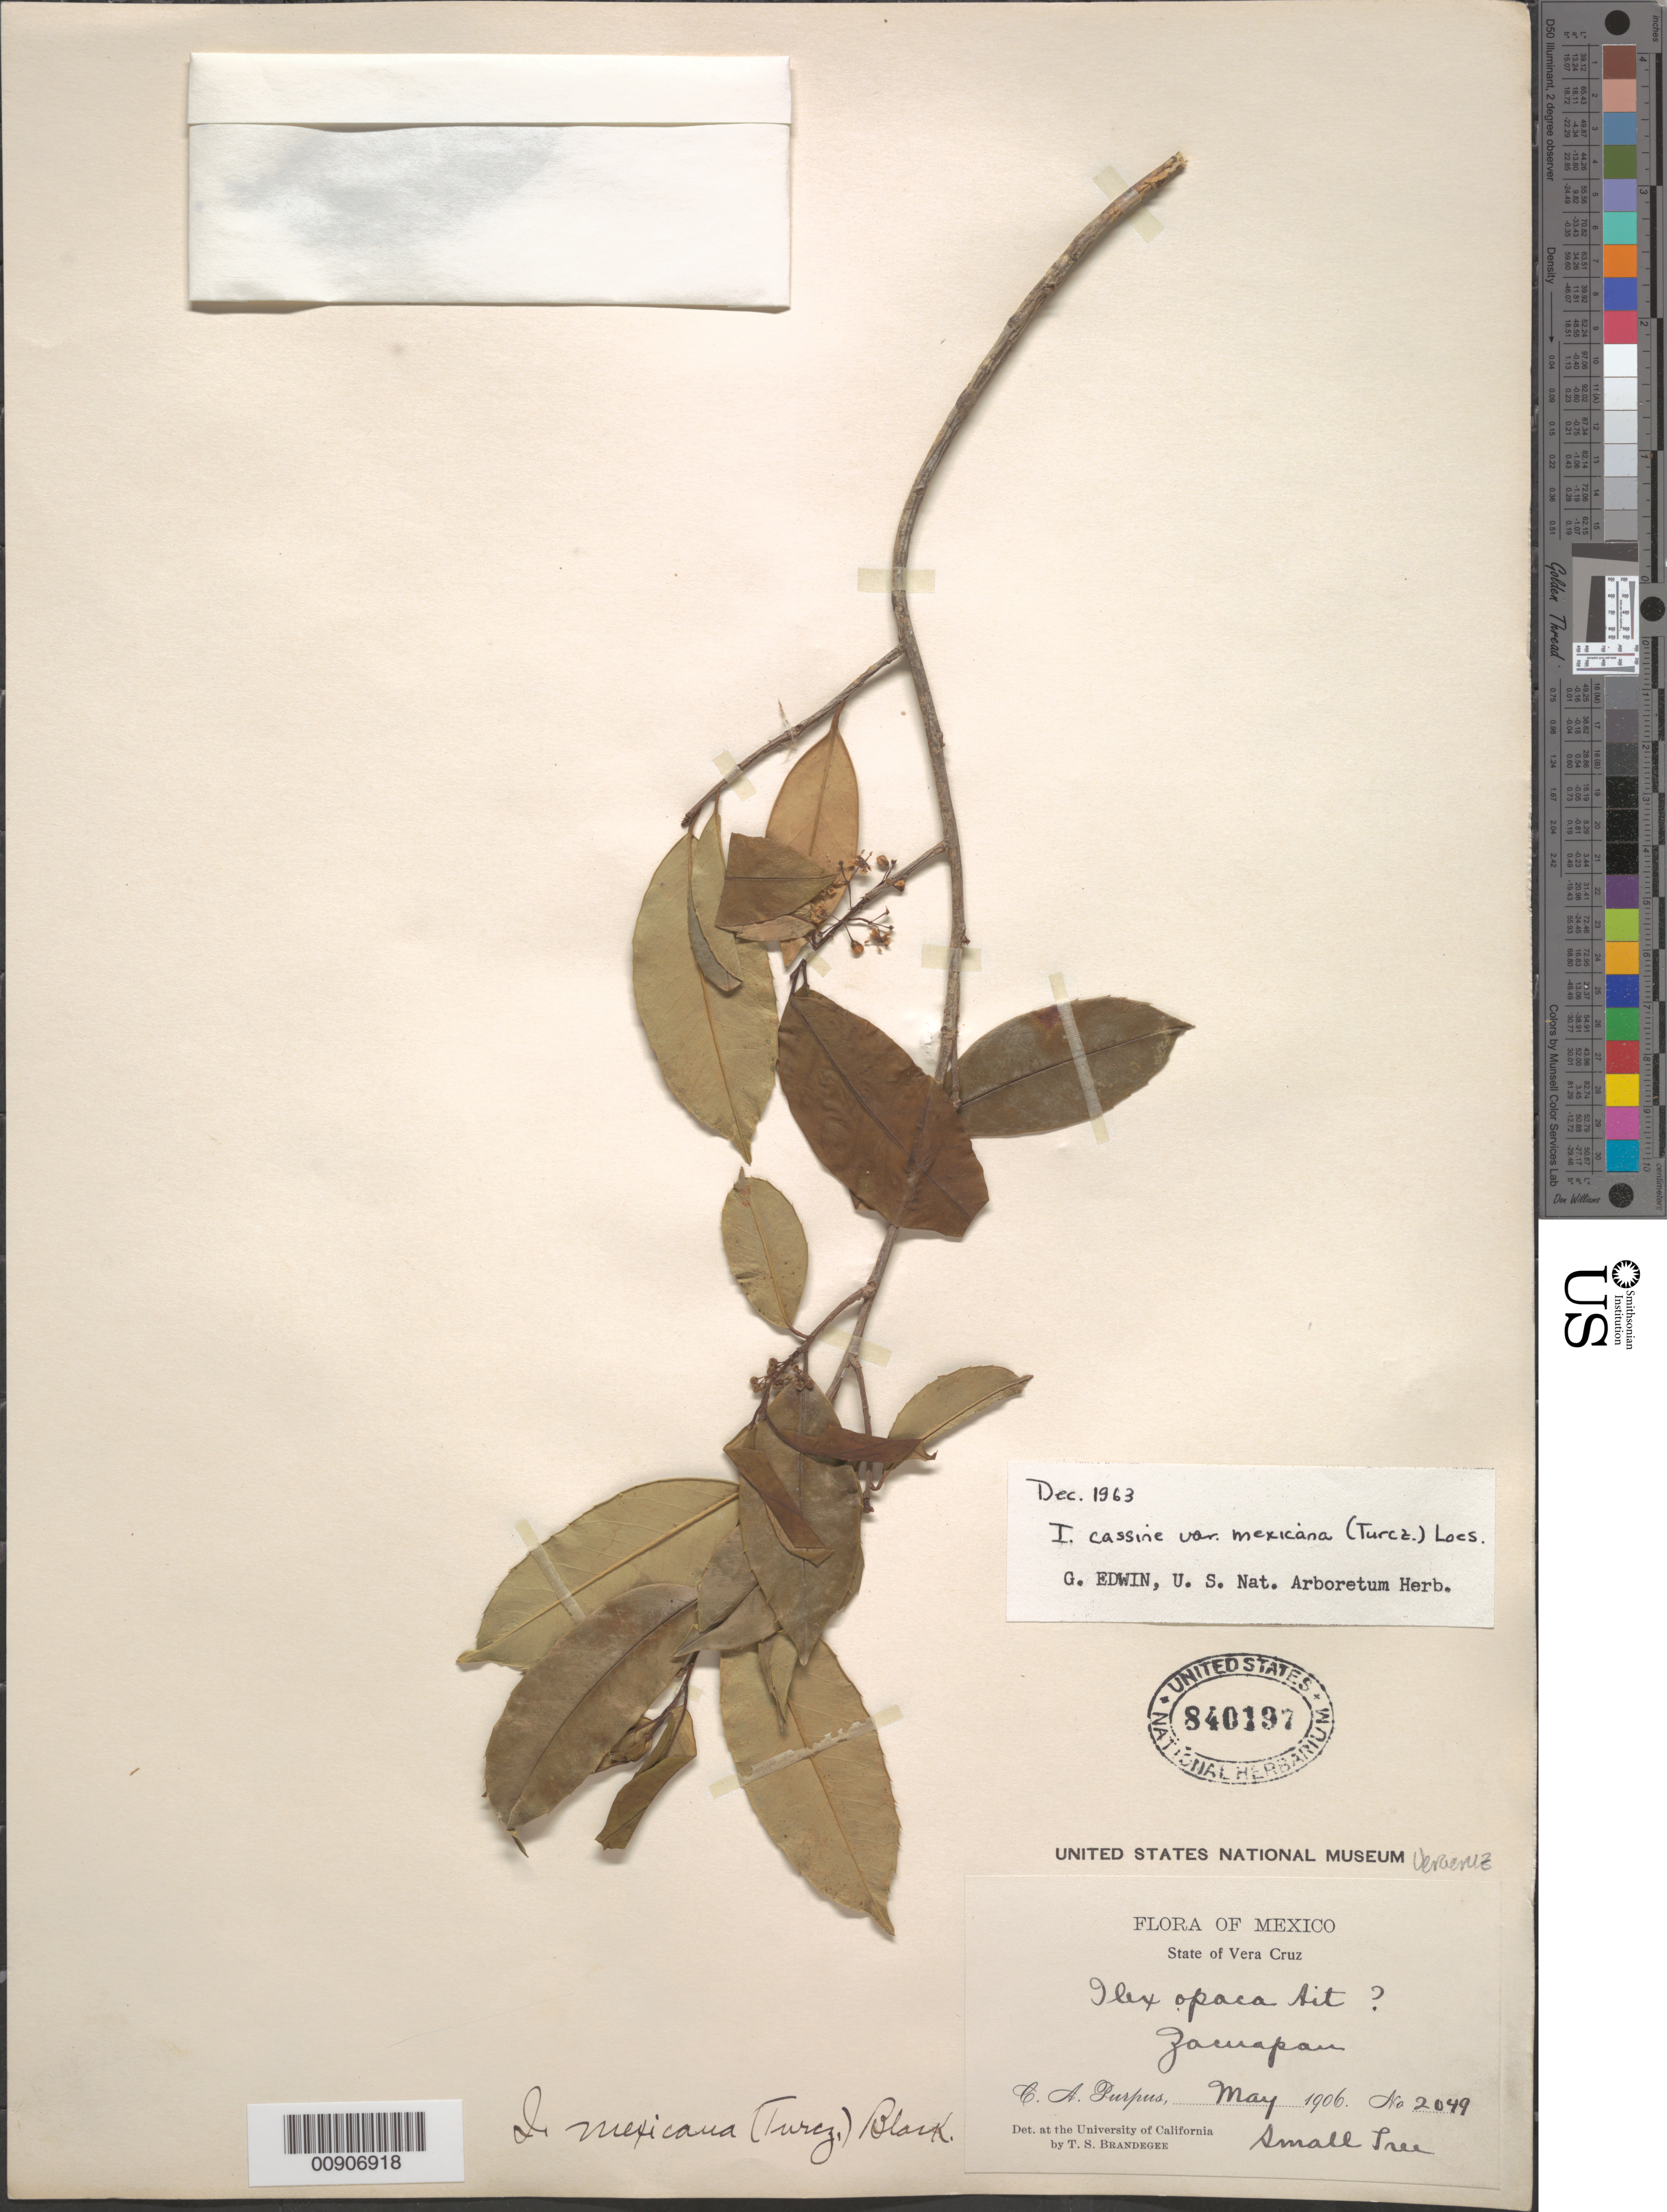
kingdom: Plantae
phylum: Tracheophyta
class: Magnoliopsida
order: Aquifoliales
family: Aquifoliaceae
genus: Ilex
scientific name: Ilex cassine var. mexicana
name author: (Walter) Sarg.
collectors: C. A. Purpus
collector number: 2049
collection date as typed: May 1906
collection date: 1906-05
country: Mexico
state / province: Veracruz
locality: Zacuapan, Veracruz.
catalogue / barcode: US 840197